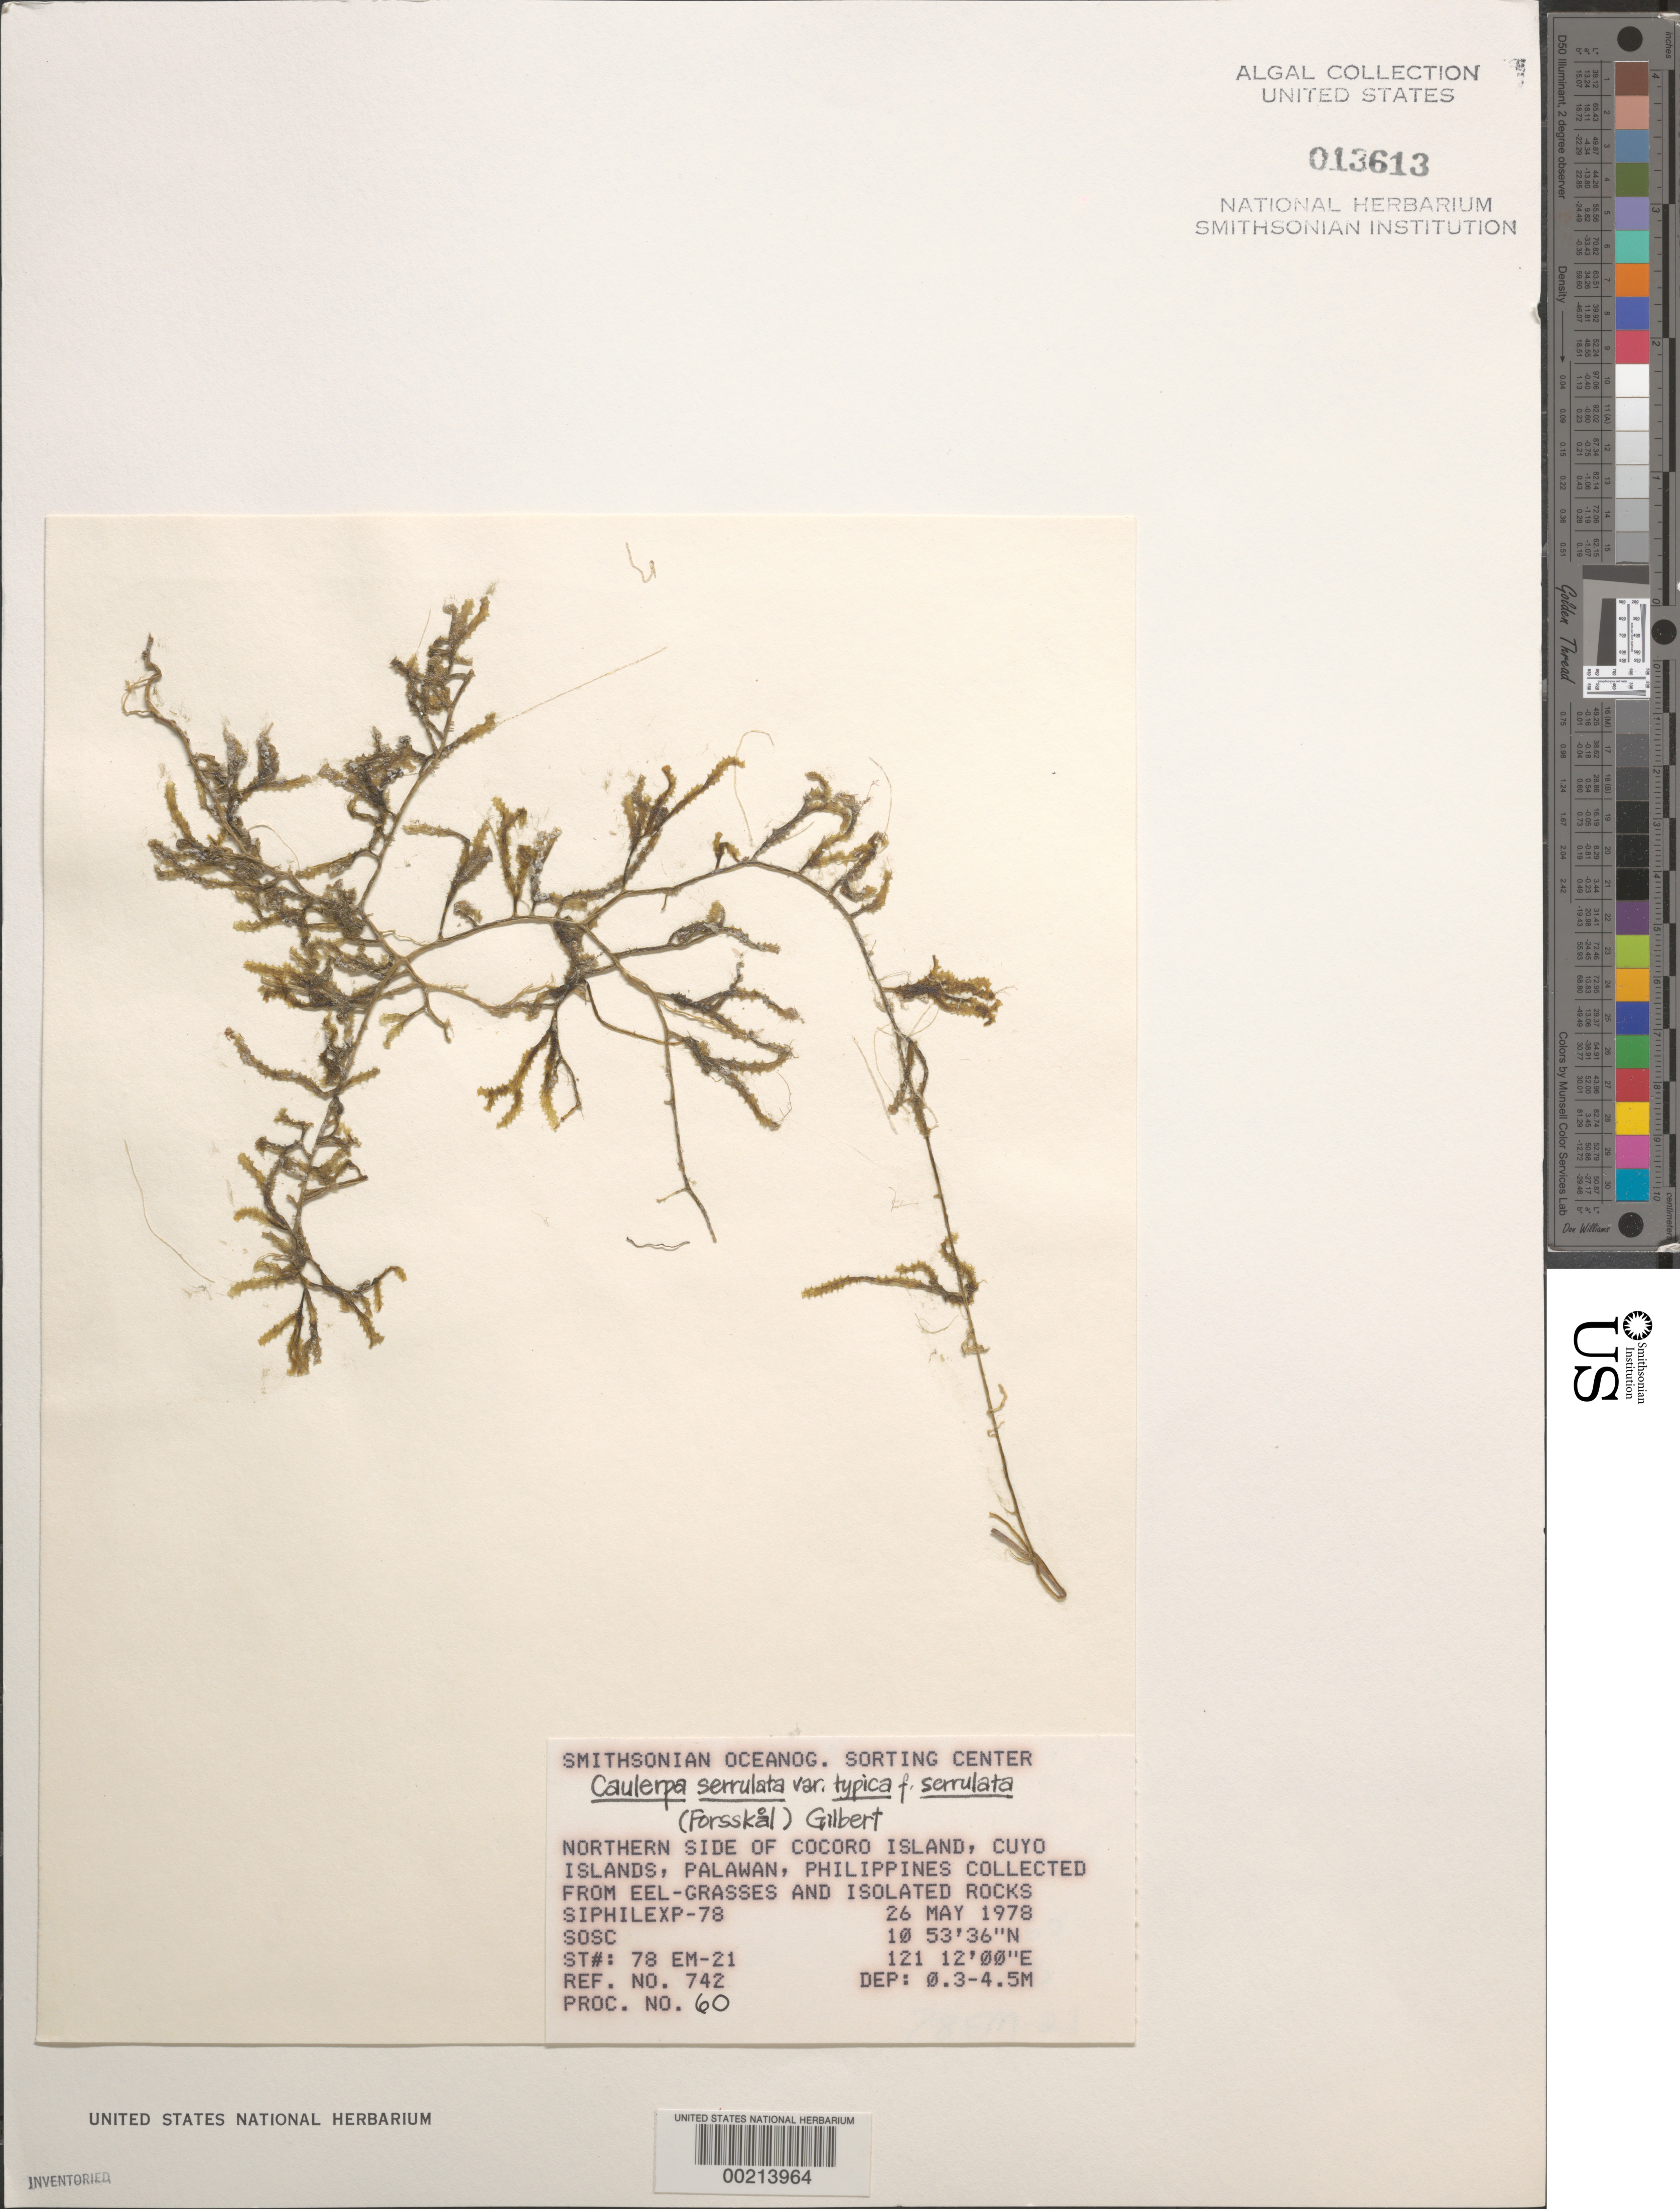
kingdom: Plantae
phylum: Chlorophyta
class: Ulvophyceae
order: Bryopsidales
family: Caulerpaceae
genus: Caulerpa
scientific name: Caulerpa serrulata var. typica forma serrulata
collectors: SOSC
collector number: Station 78 Em-21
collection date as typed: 26 May 1978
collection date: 1978-05-26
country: Philippines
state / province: Mimaropa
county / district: Palawan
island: Cocoro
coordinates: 10 53' 36" N, 121 12' 00" E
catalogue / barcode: US 13613